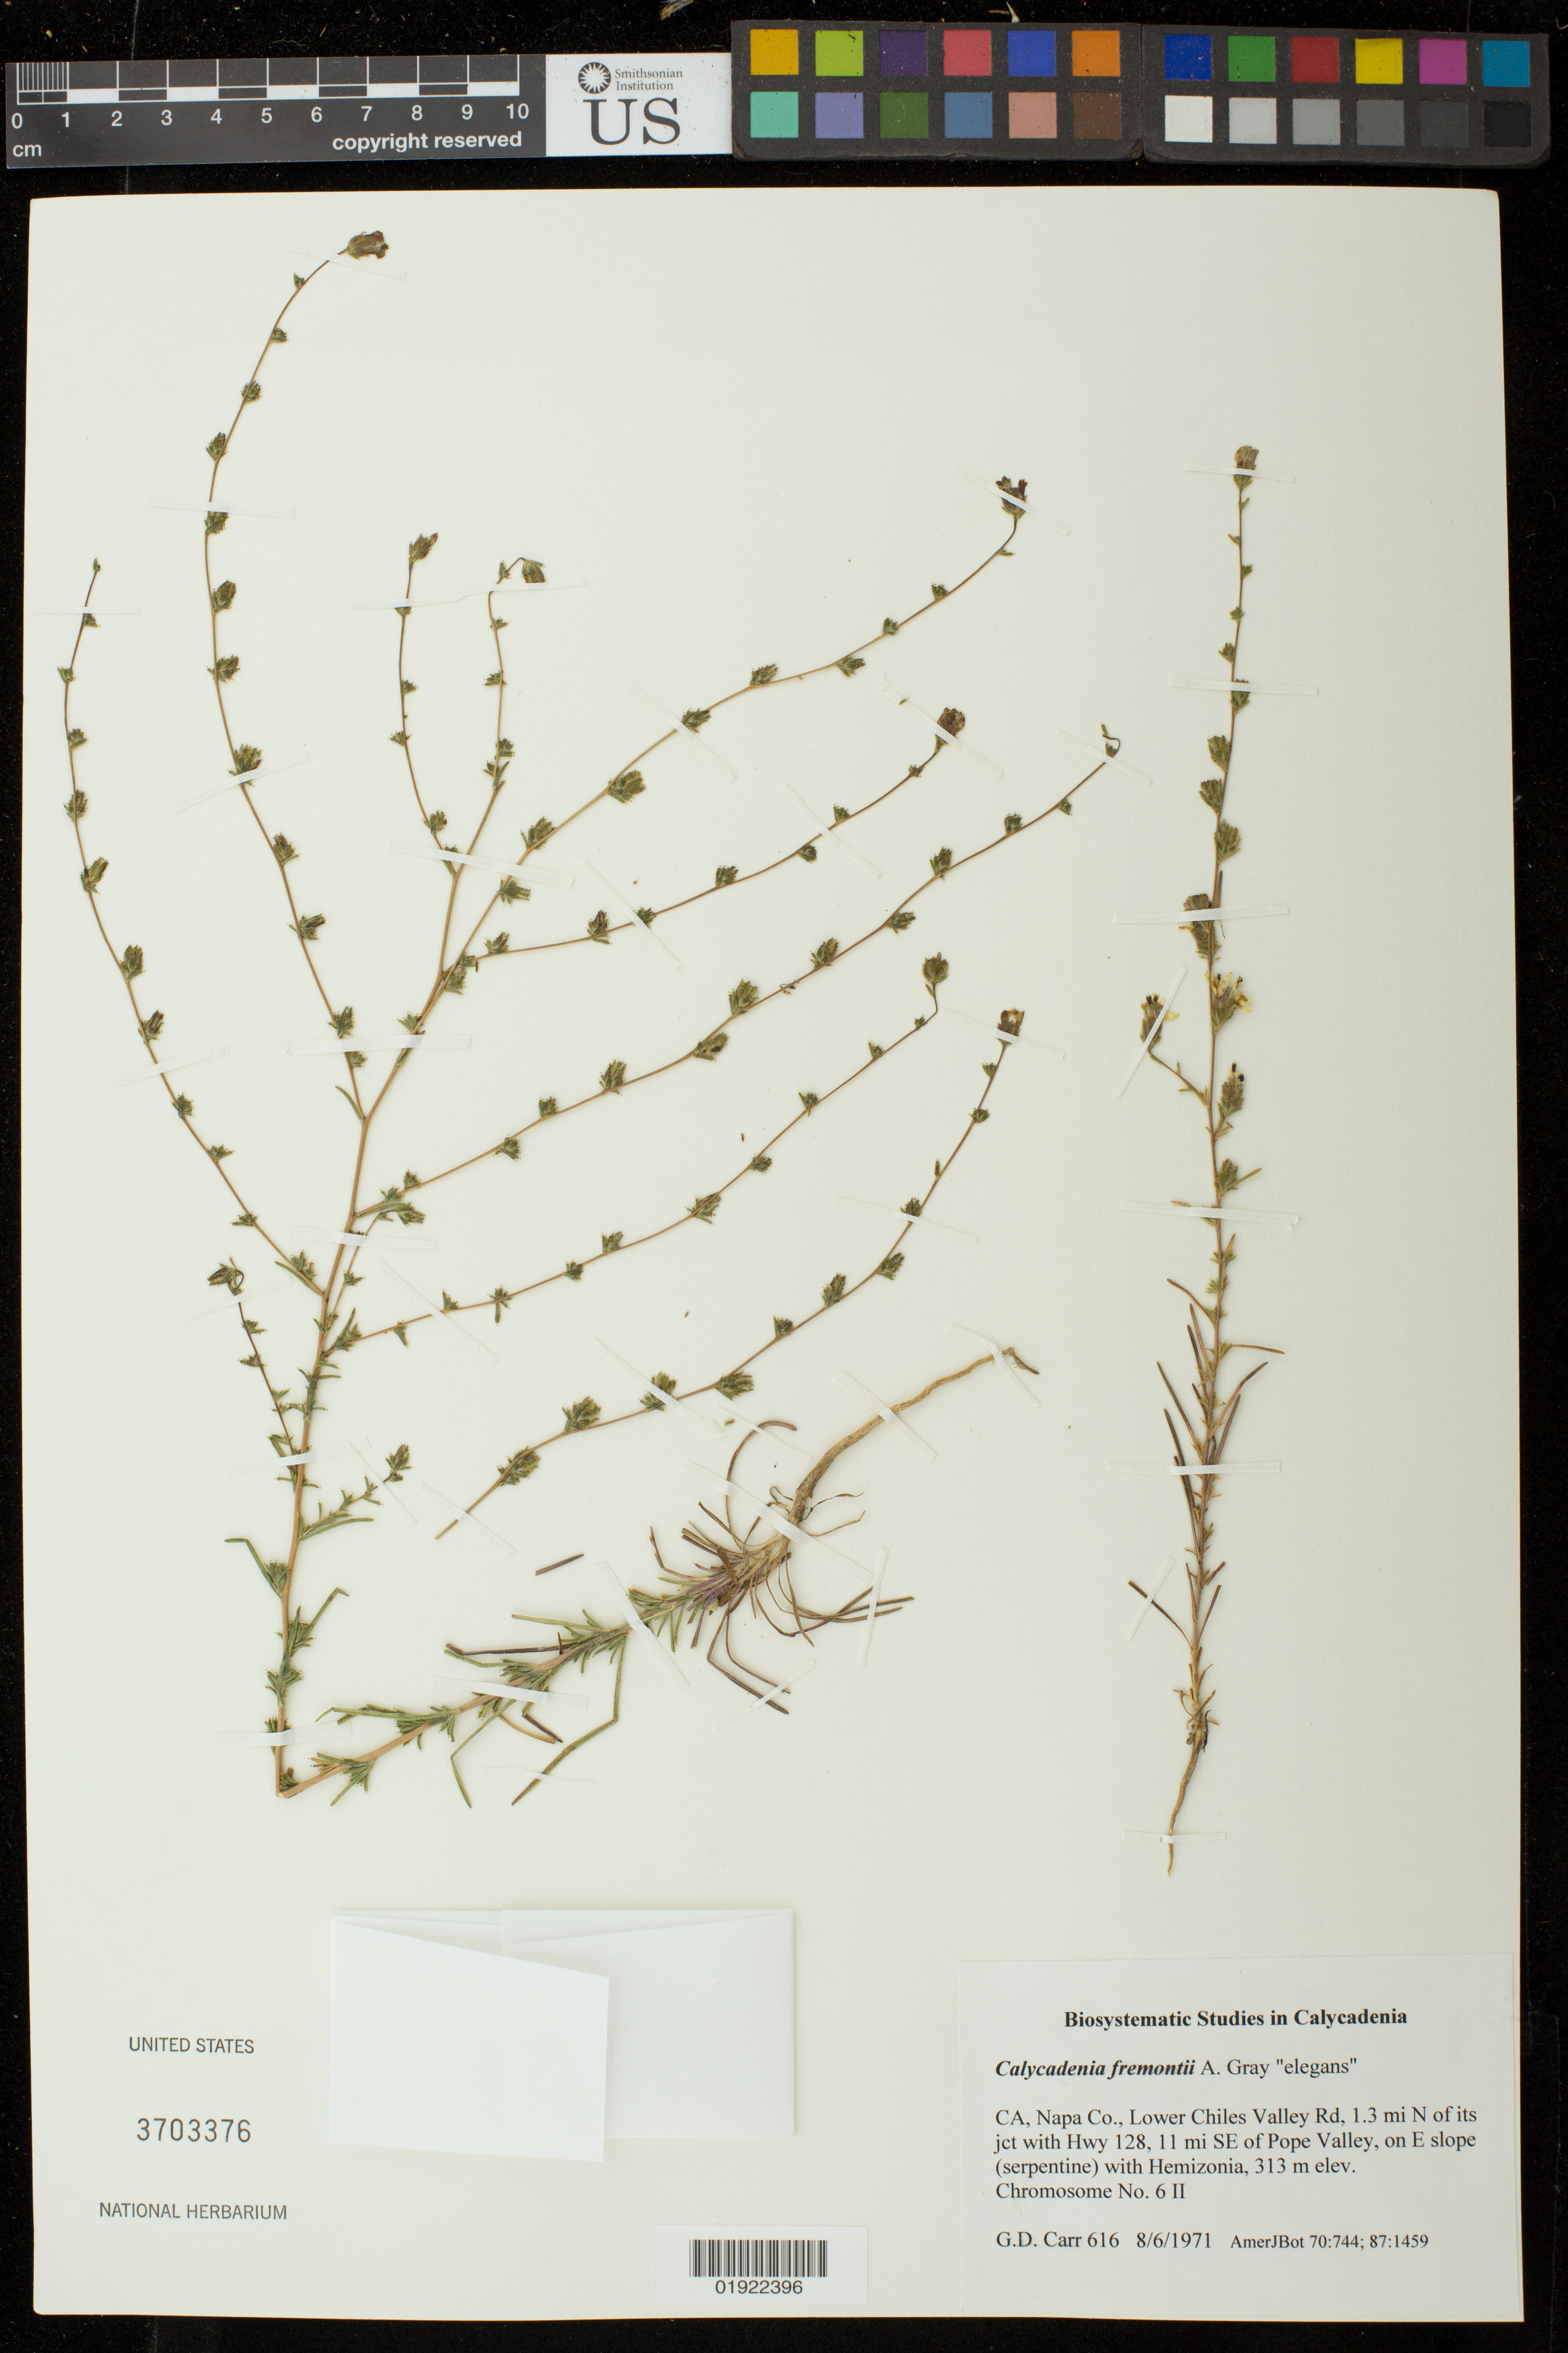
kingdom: Plantae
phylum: Tracheophyta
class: Magnoliopsida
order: Asterales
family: Asteraceae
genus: Calycadenia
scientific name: Calycadenia fremontii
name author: A. Gray in Emory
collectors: G. Carr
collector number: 616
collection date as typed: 8/6/1971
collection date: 1971-08-06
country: United States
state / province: California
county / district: Napa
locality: Lower Chiles Valley Rd, 1.3 mi N of its jct with Hwy 128, 11 mi SE of Pope Valley, on E slope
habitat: on slope (serpentine) with Hemizonia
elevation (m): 313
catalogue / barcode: US 3703376